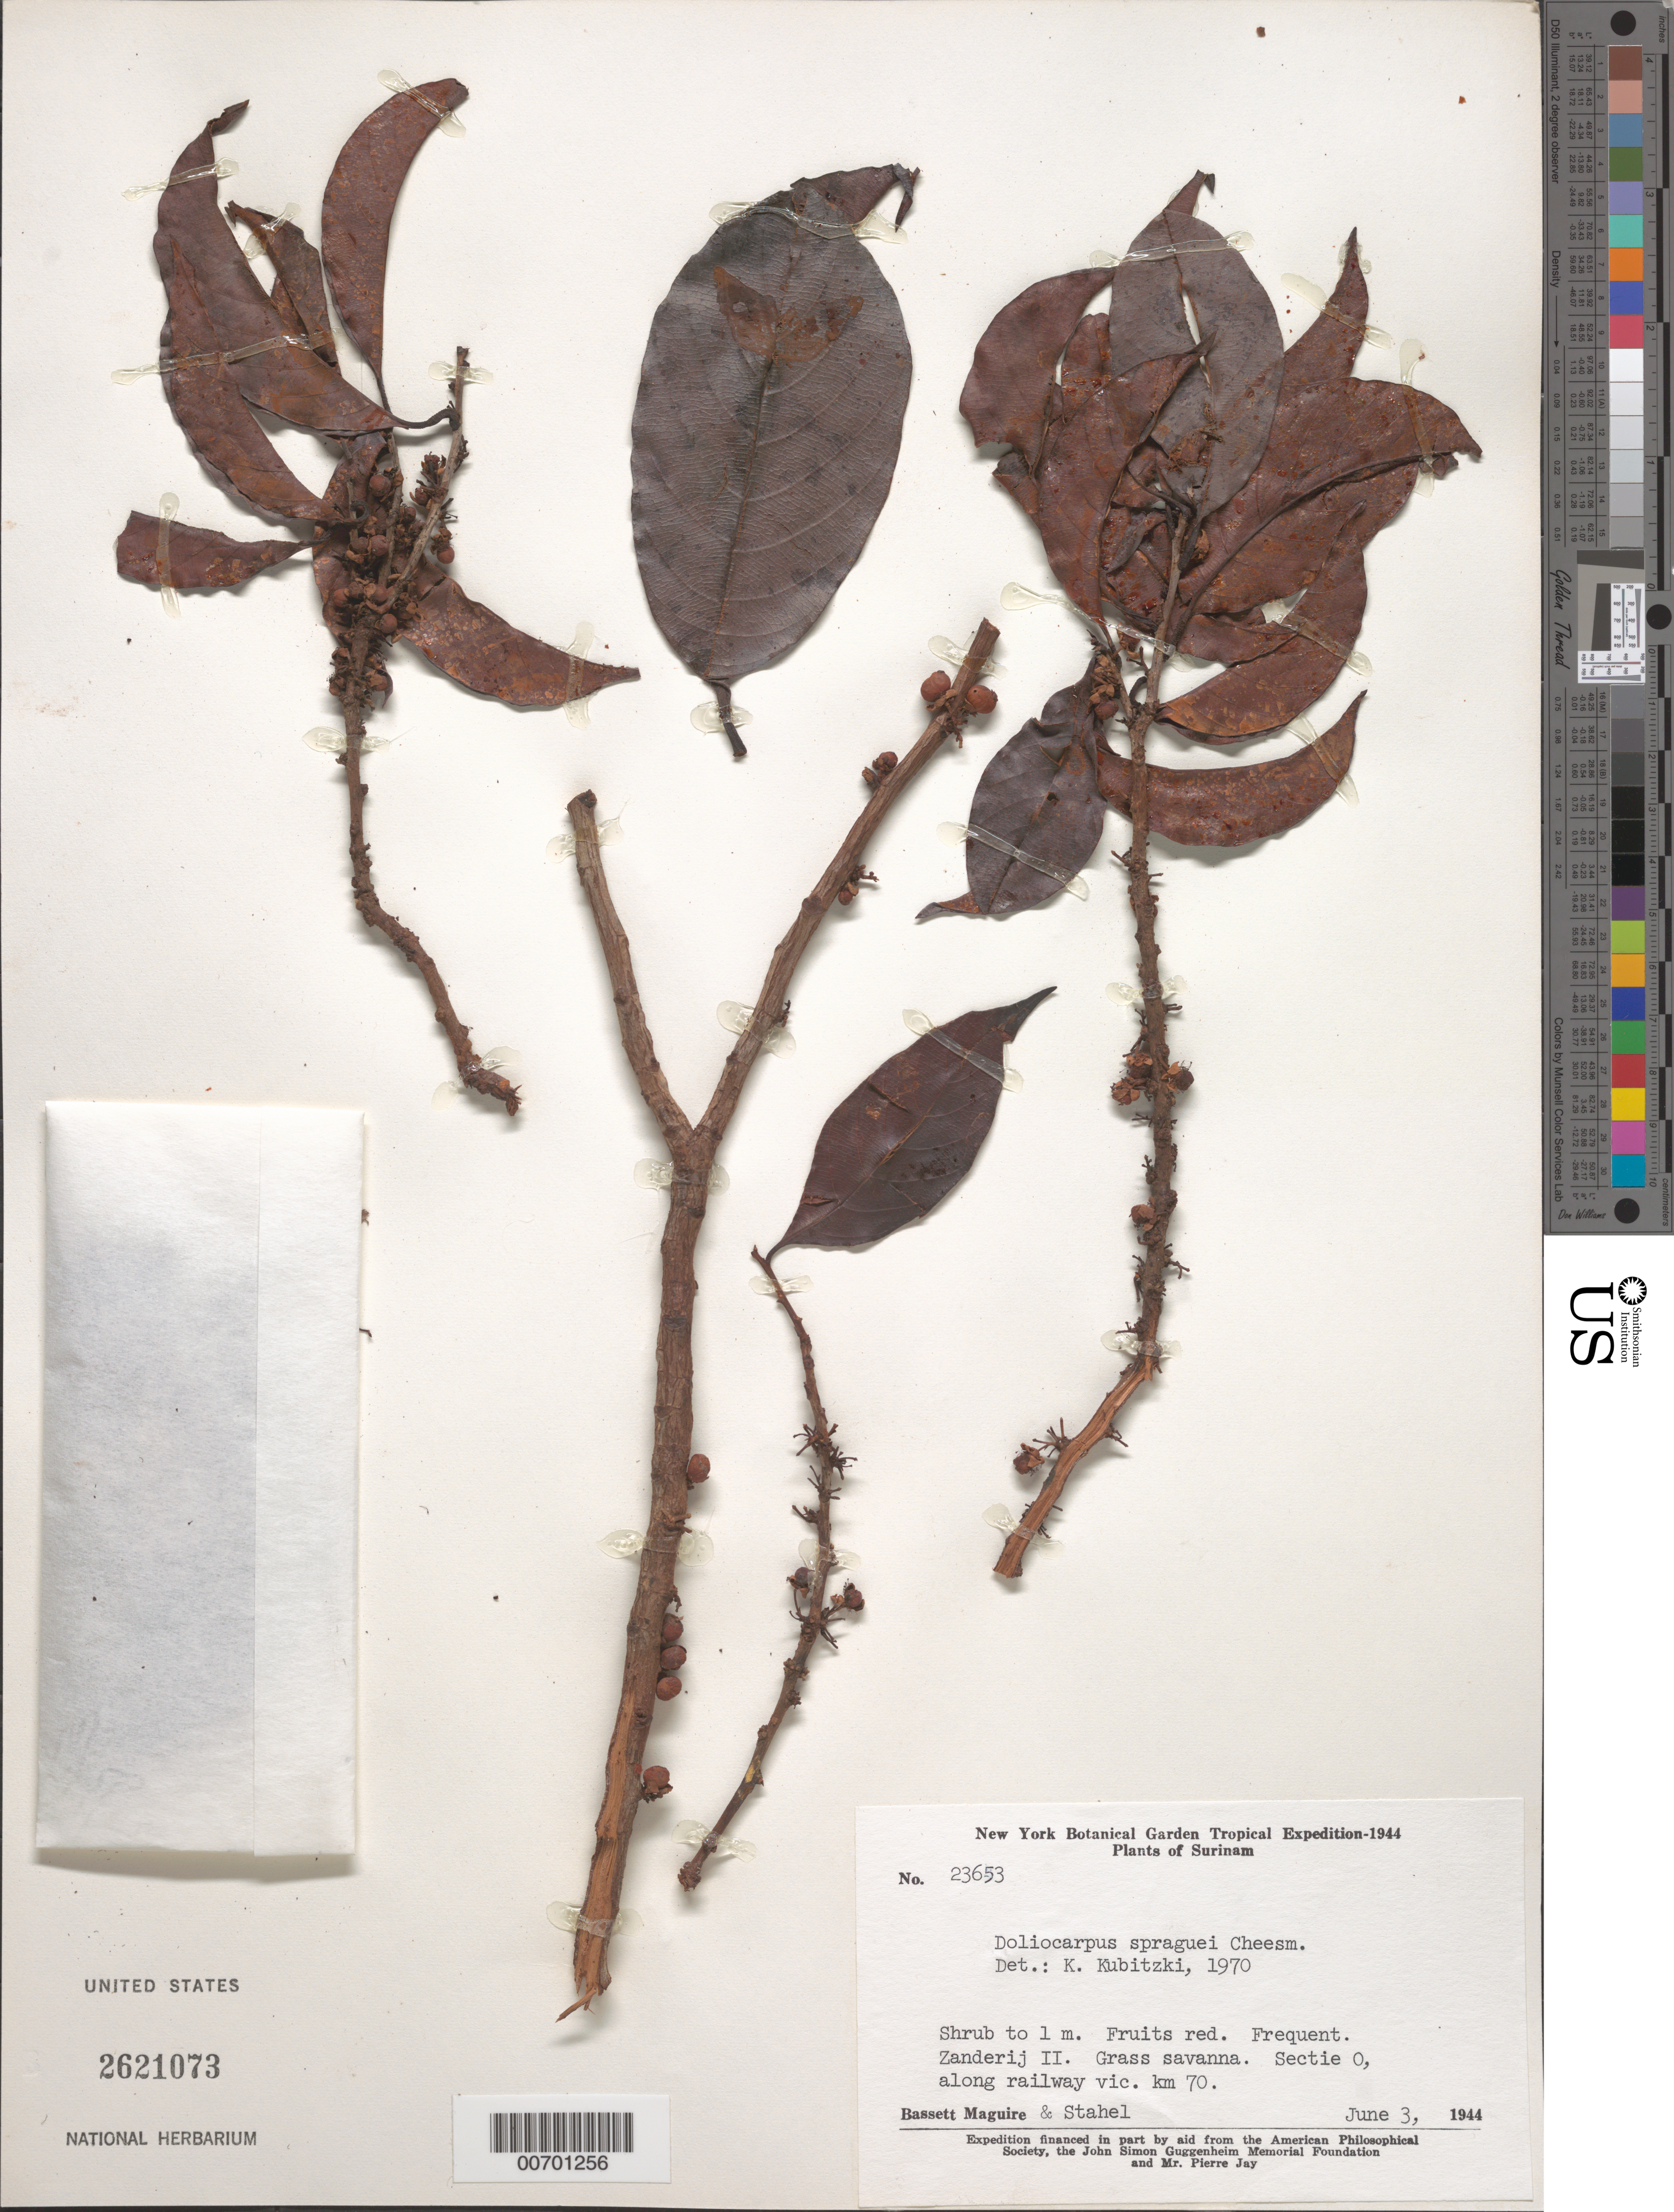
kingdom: Plantae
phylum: Tracheophyta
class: Magnoliopsida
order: Dilleniales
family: Dilleniaceae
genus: Doliocarpus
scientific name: Doliocarpus spraguei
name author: Cheesman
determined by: Kubitzki, Klaus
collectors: B. Maguire & G. Stahel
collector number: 23653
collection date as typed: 3-Jun-44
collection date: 1944-06-03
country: Suriname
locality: Zanderij Is, Sectie O, km 70, along railroad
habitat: Grass savanna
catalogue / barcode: US 2621073